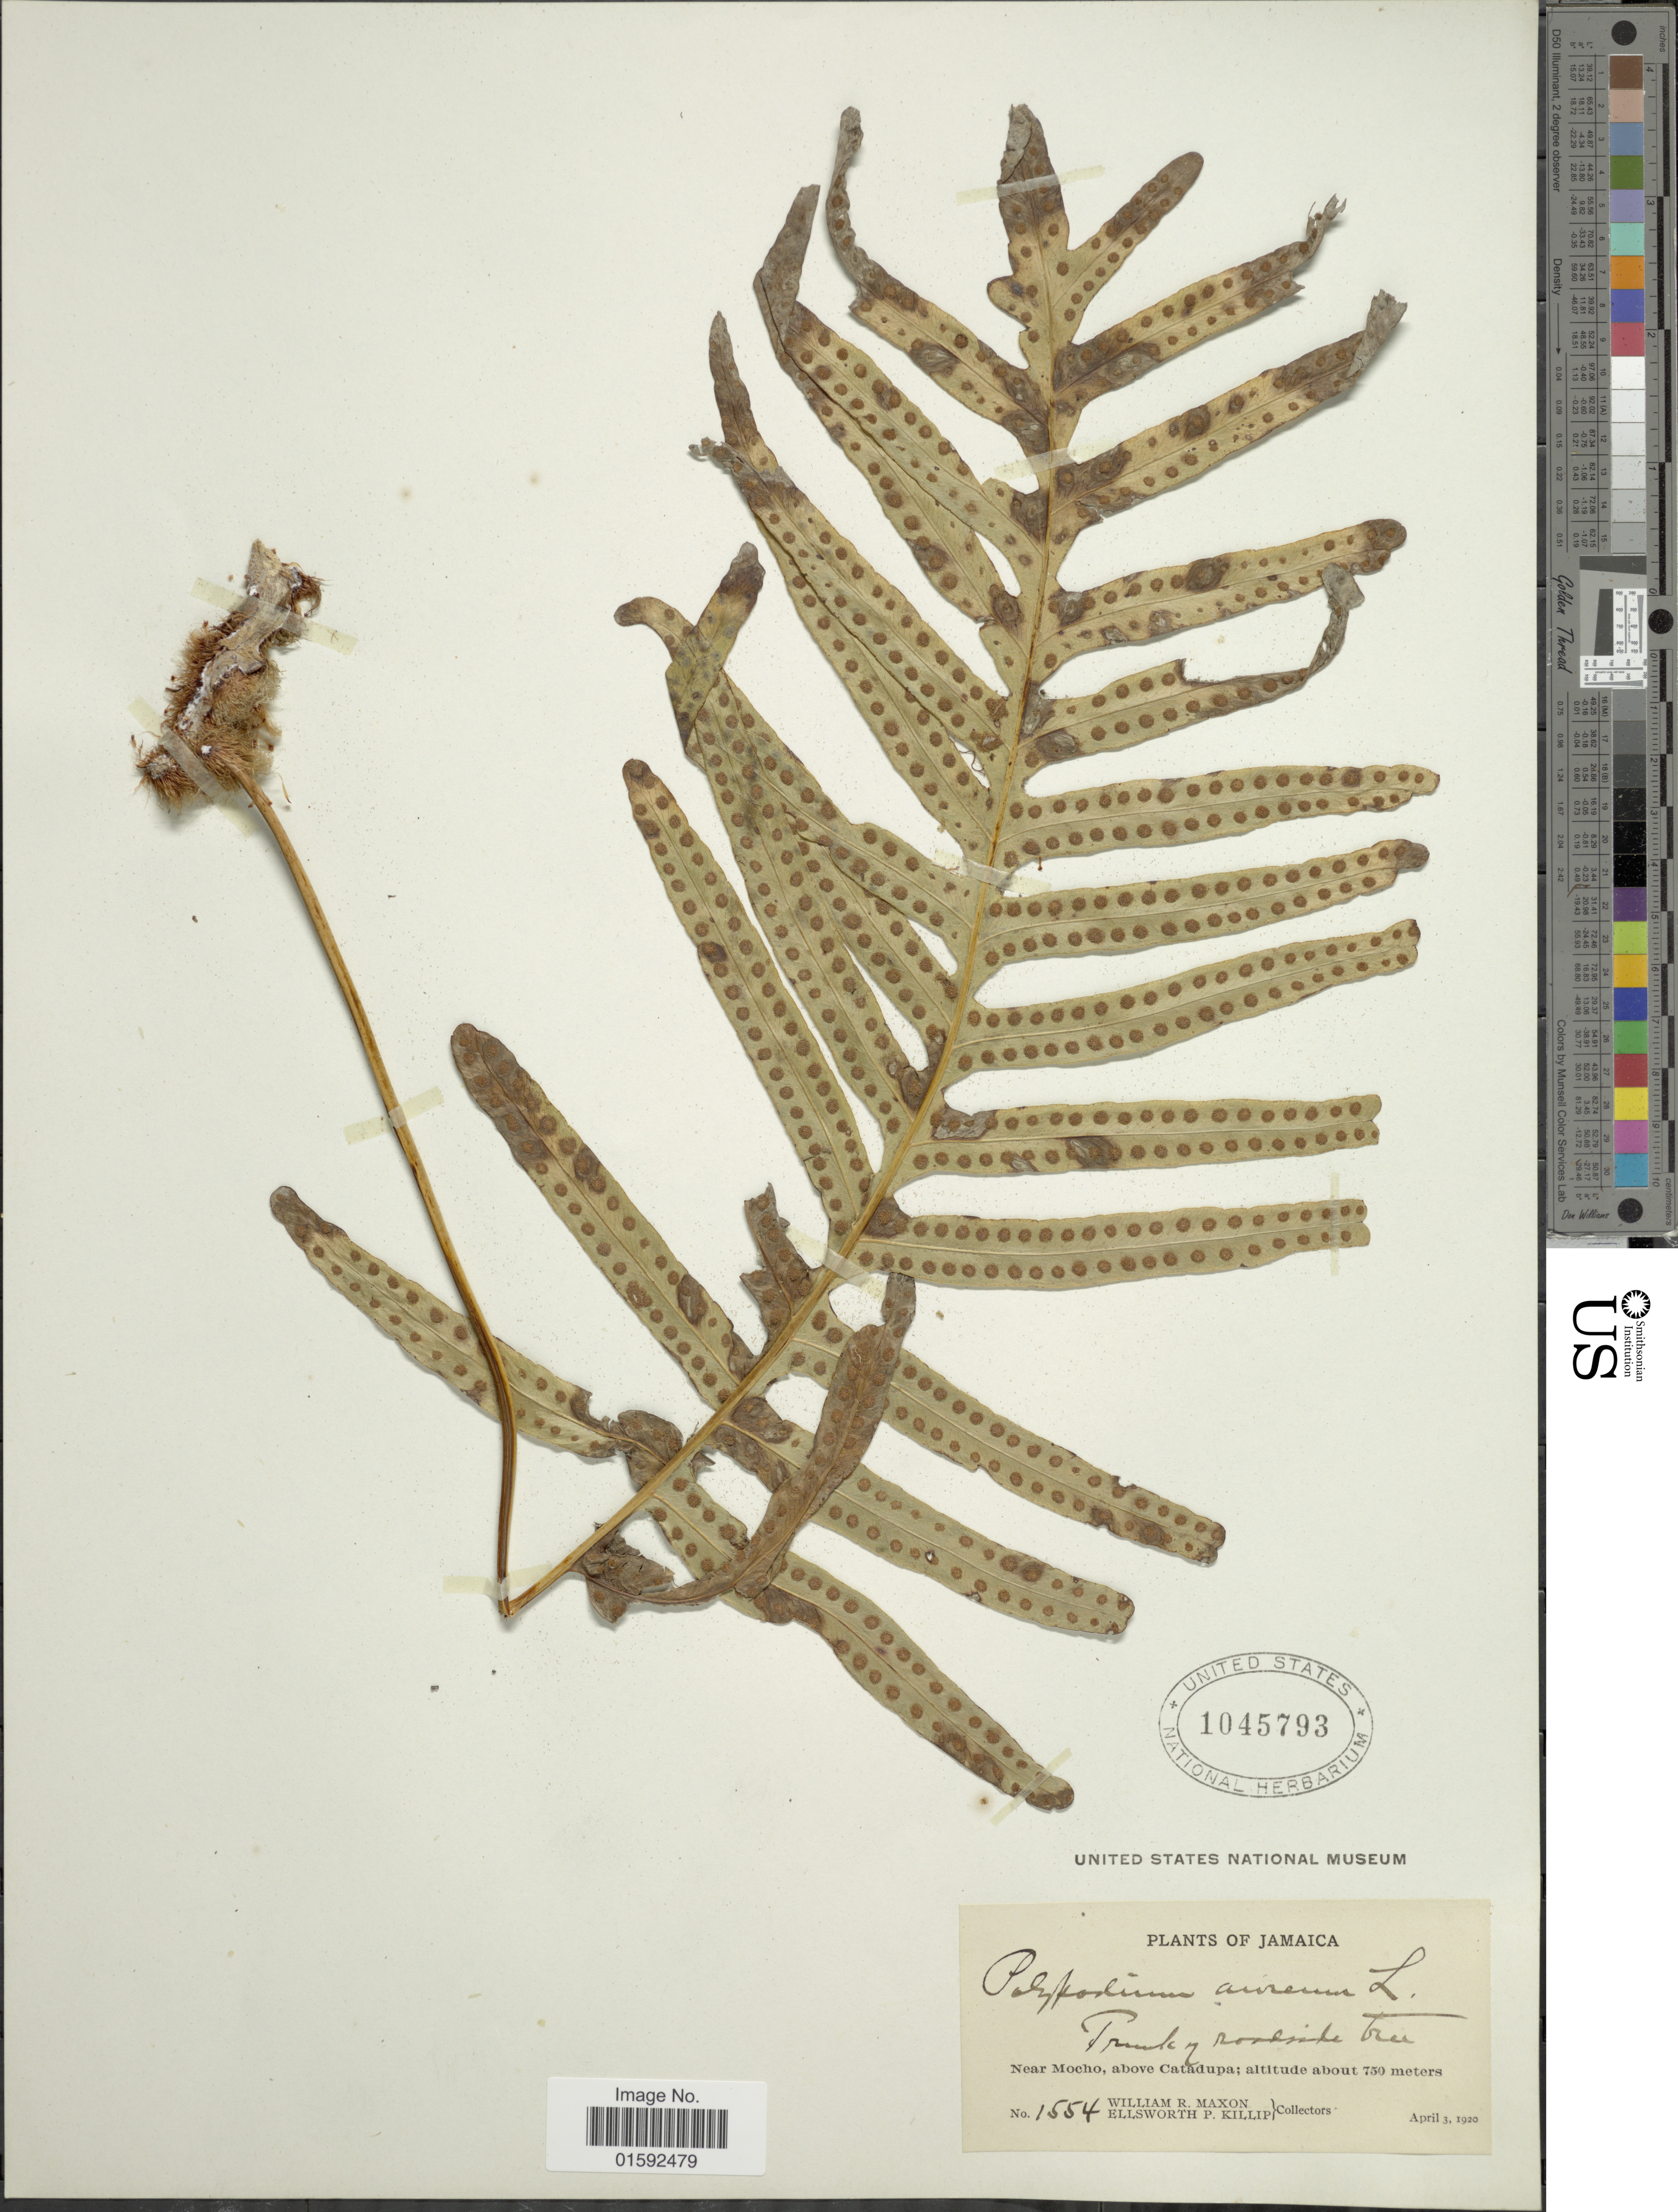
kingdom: Plantae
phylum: Tracheophyta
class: Polypodiopsida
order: Polypodiales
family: Polypodiaceae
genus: Phlebodium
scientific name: Phlebodium pseudoaureum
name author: (Cav.) Lellinger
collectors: W. R. Maxon & E. P. Killip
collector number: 1554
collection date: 1920-04-03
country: Jamaica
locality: Jamaica, near Mocho, above Catadupa.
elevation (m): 750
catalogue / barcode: US 1045793